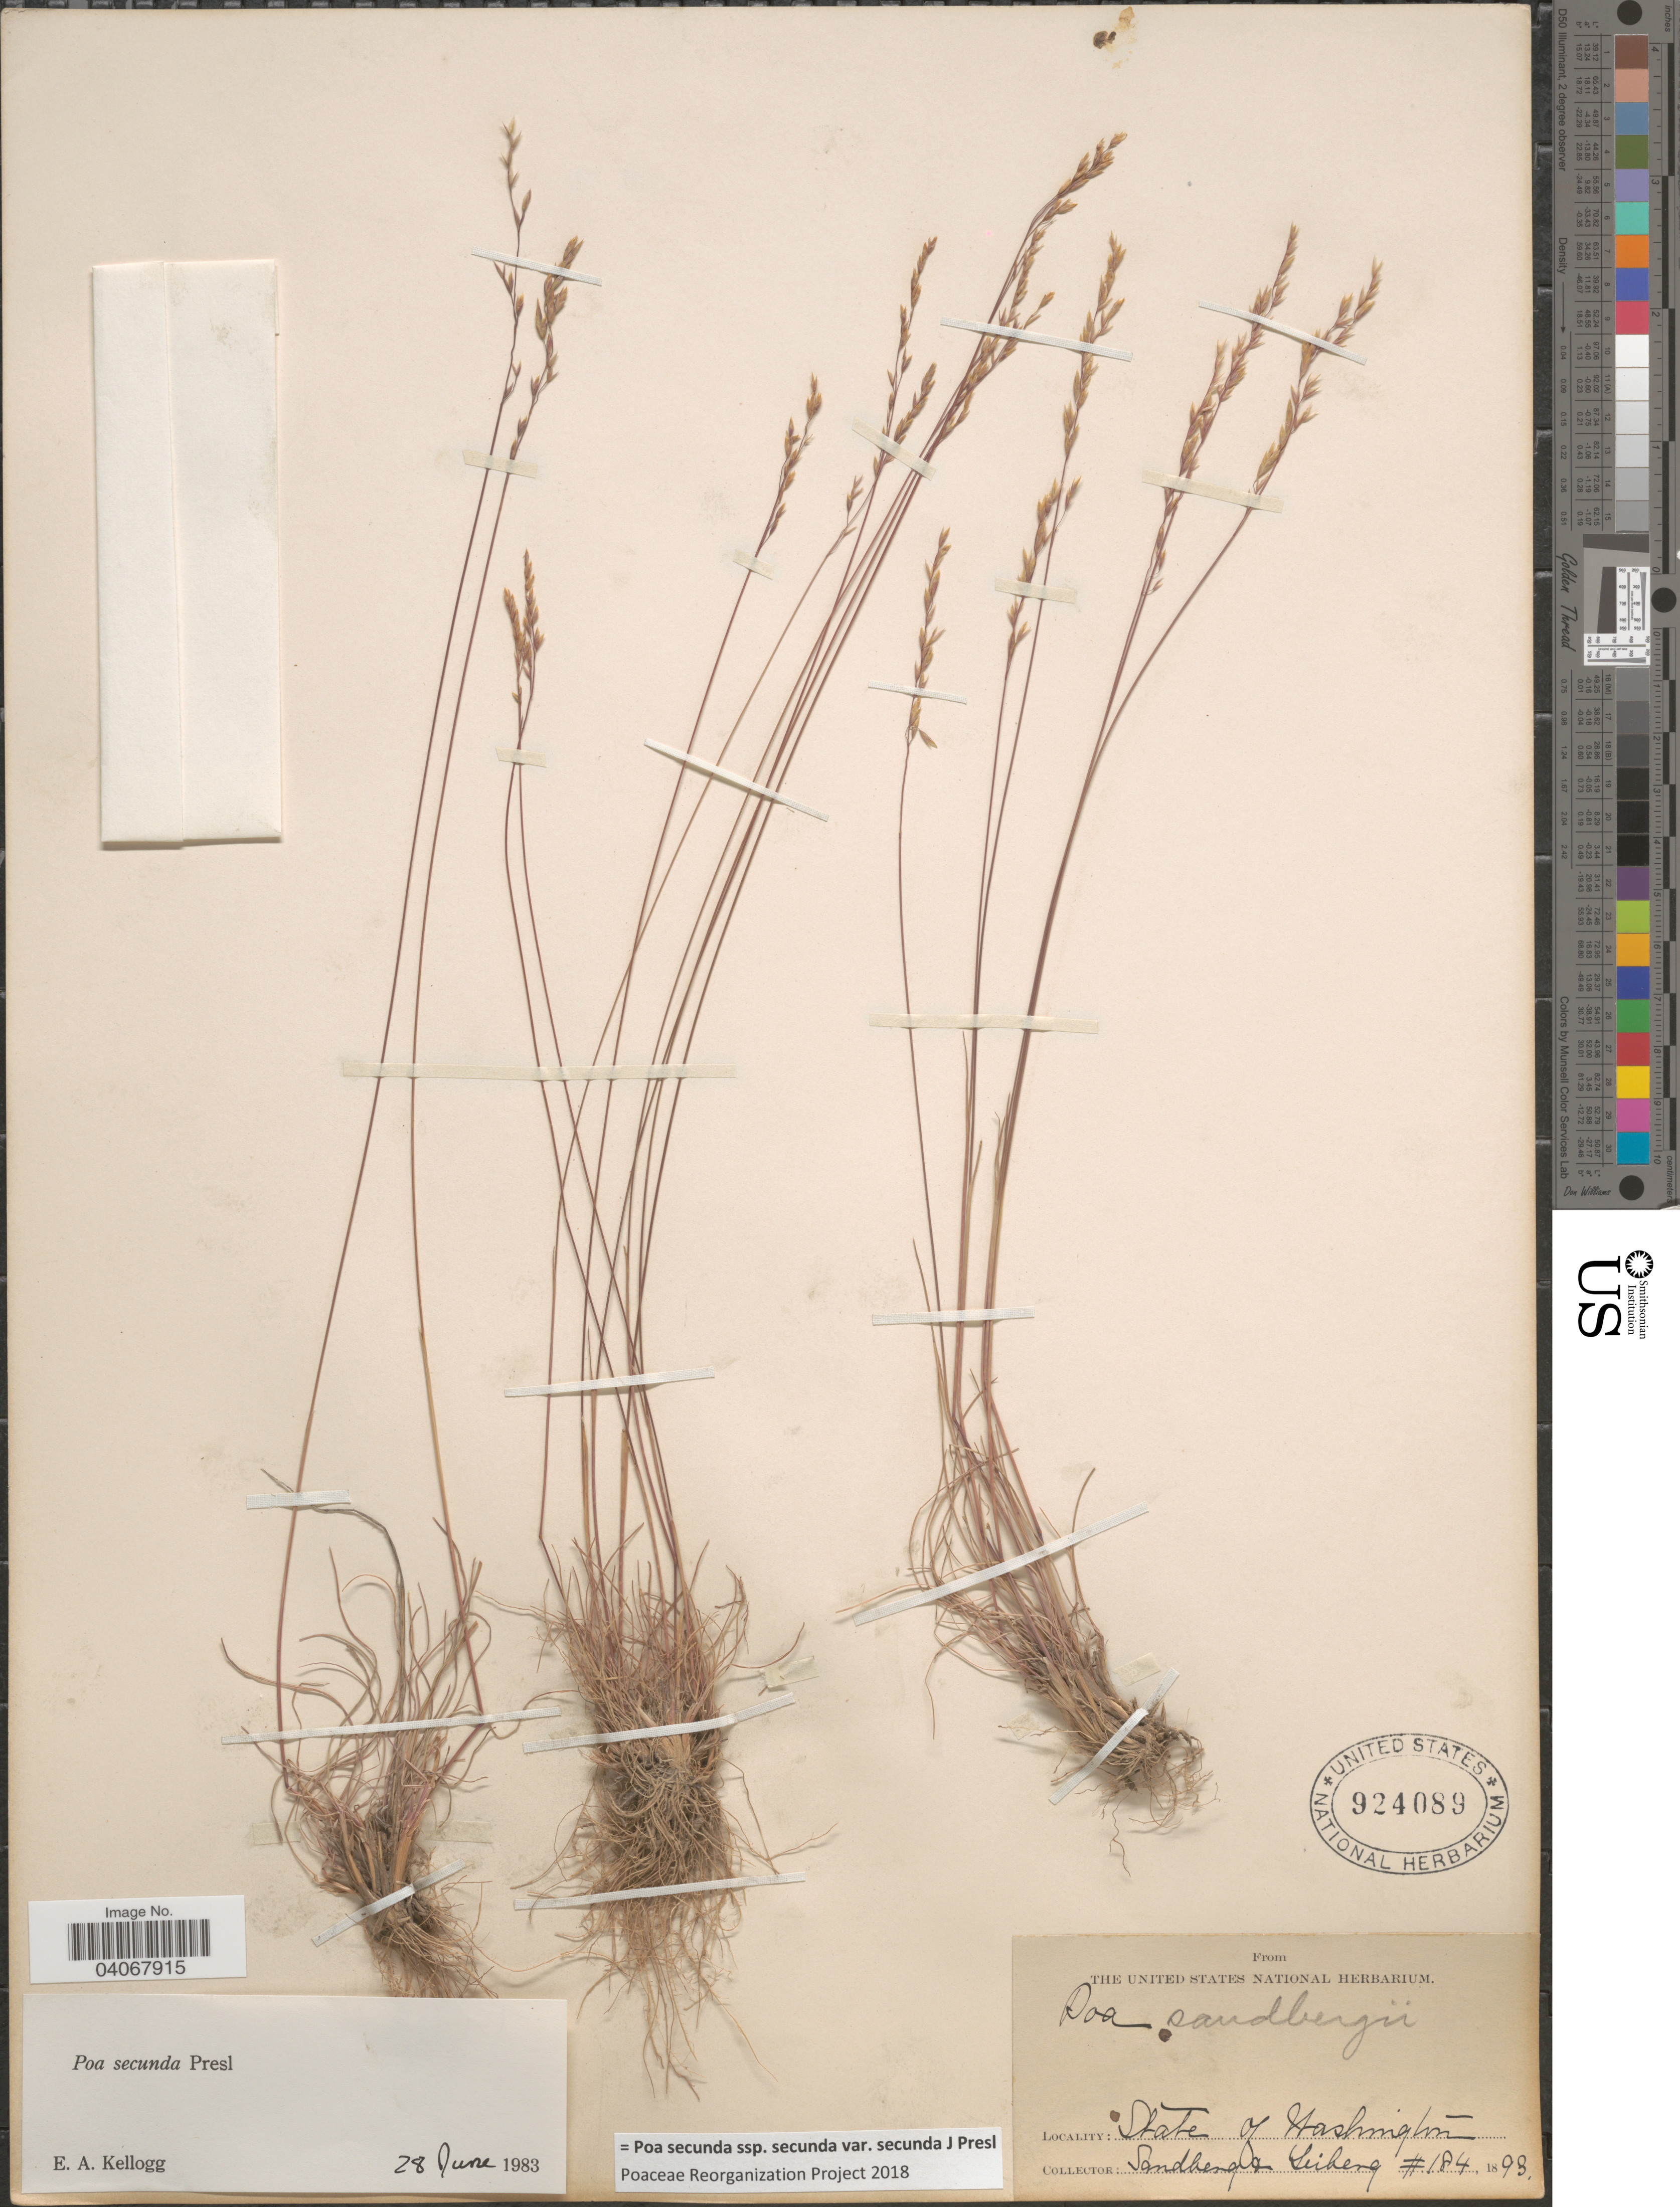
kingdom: Plantae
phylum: Tracheophyta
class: Liliopsida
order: Poales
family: Poaceae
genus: Poa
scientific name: Poa secunda subsp. secunda var. secunda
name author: J. Presl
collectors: Sandberg & -. Leiberg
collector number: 184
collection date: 1893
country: United States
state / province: Washington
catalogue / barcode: US 924089